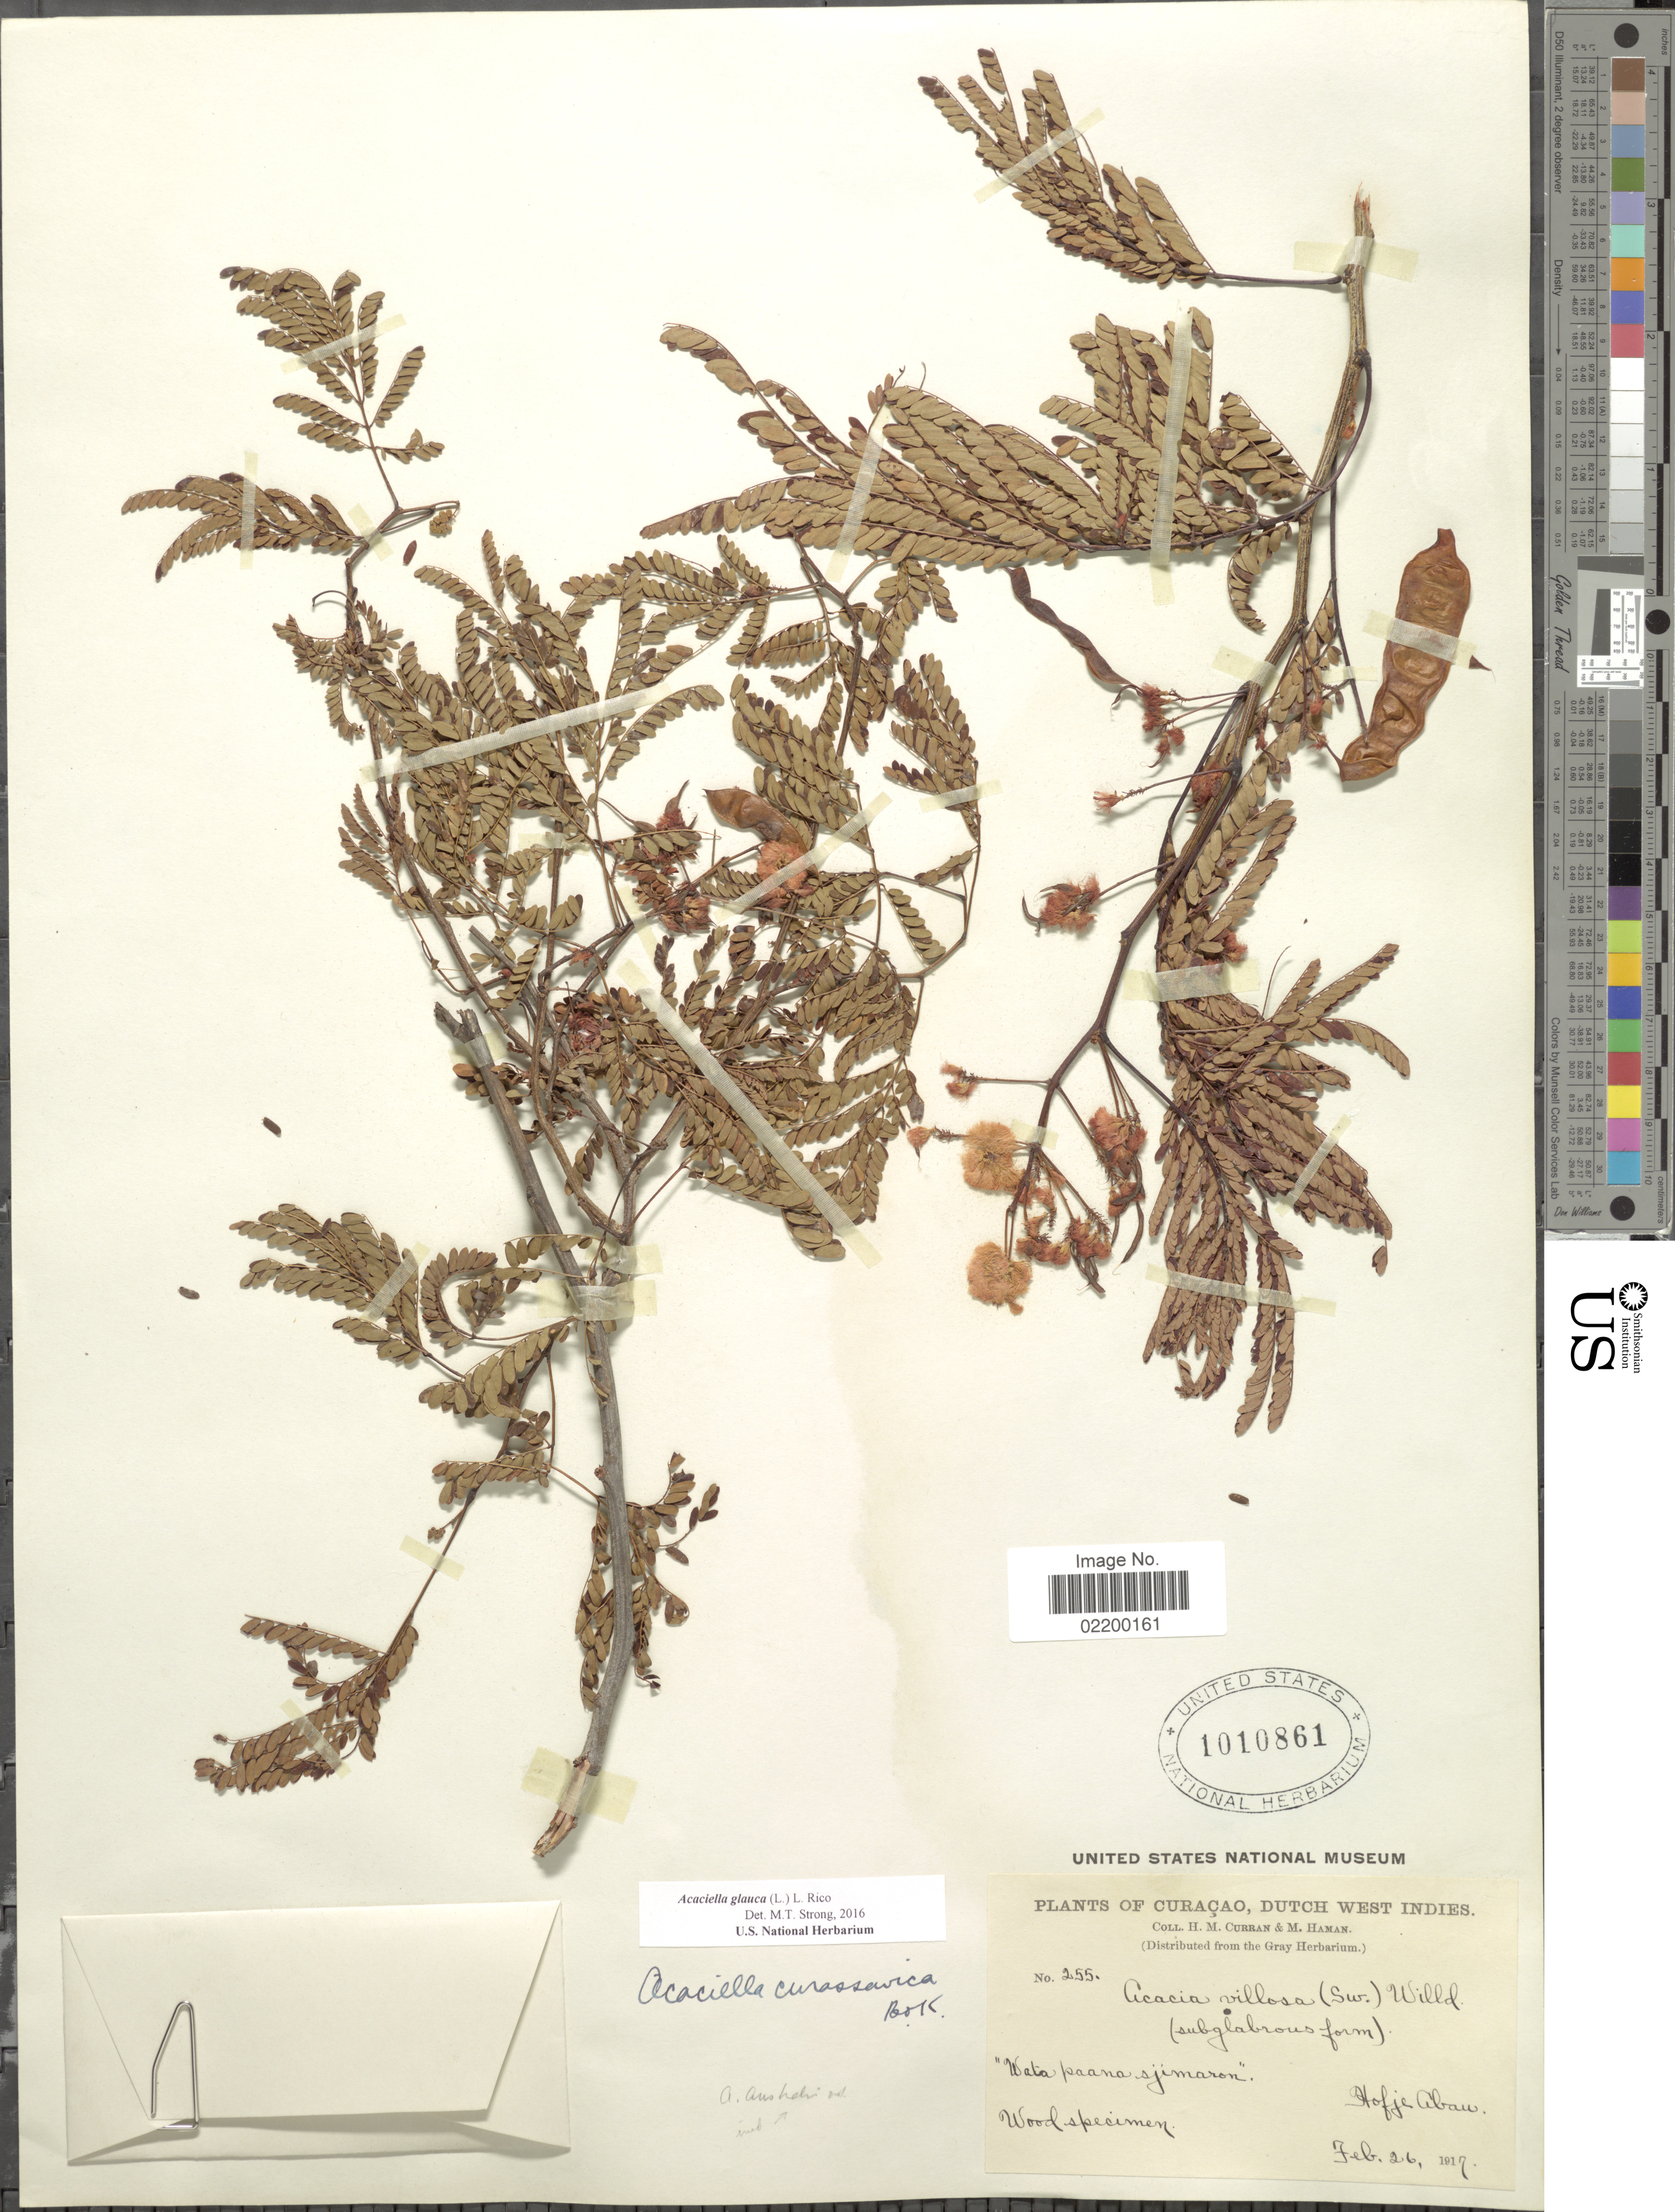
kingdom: Plantae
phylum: Tracheophyta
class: Magnoliopsida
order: Fabales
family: Fabaceae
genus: Acaciella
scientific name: Acaciella glauca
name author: (L.) L. Rico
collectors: H. M. Curran & M. Haman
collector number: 255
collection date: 1917-02-26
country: Curaçao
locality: Curacao, Dutch West Indies. Hofje Abau.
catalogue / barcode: US 1010861